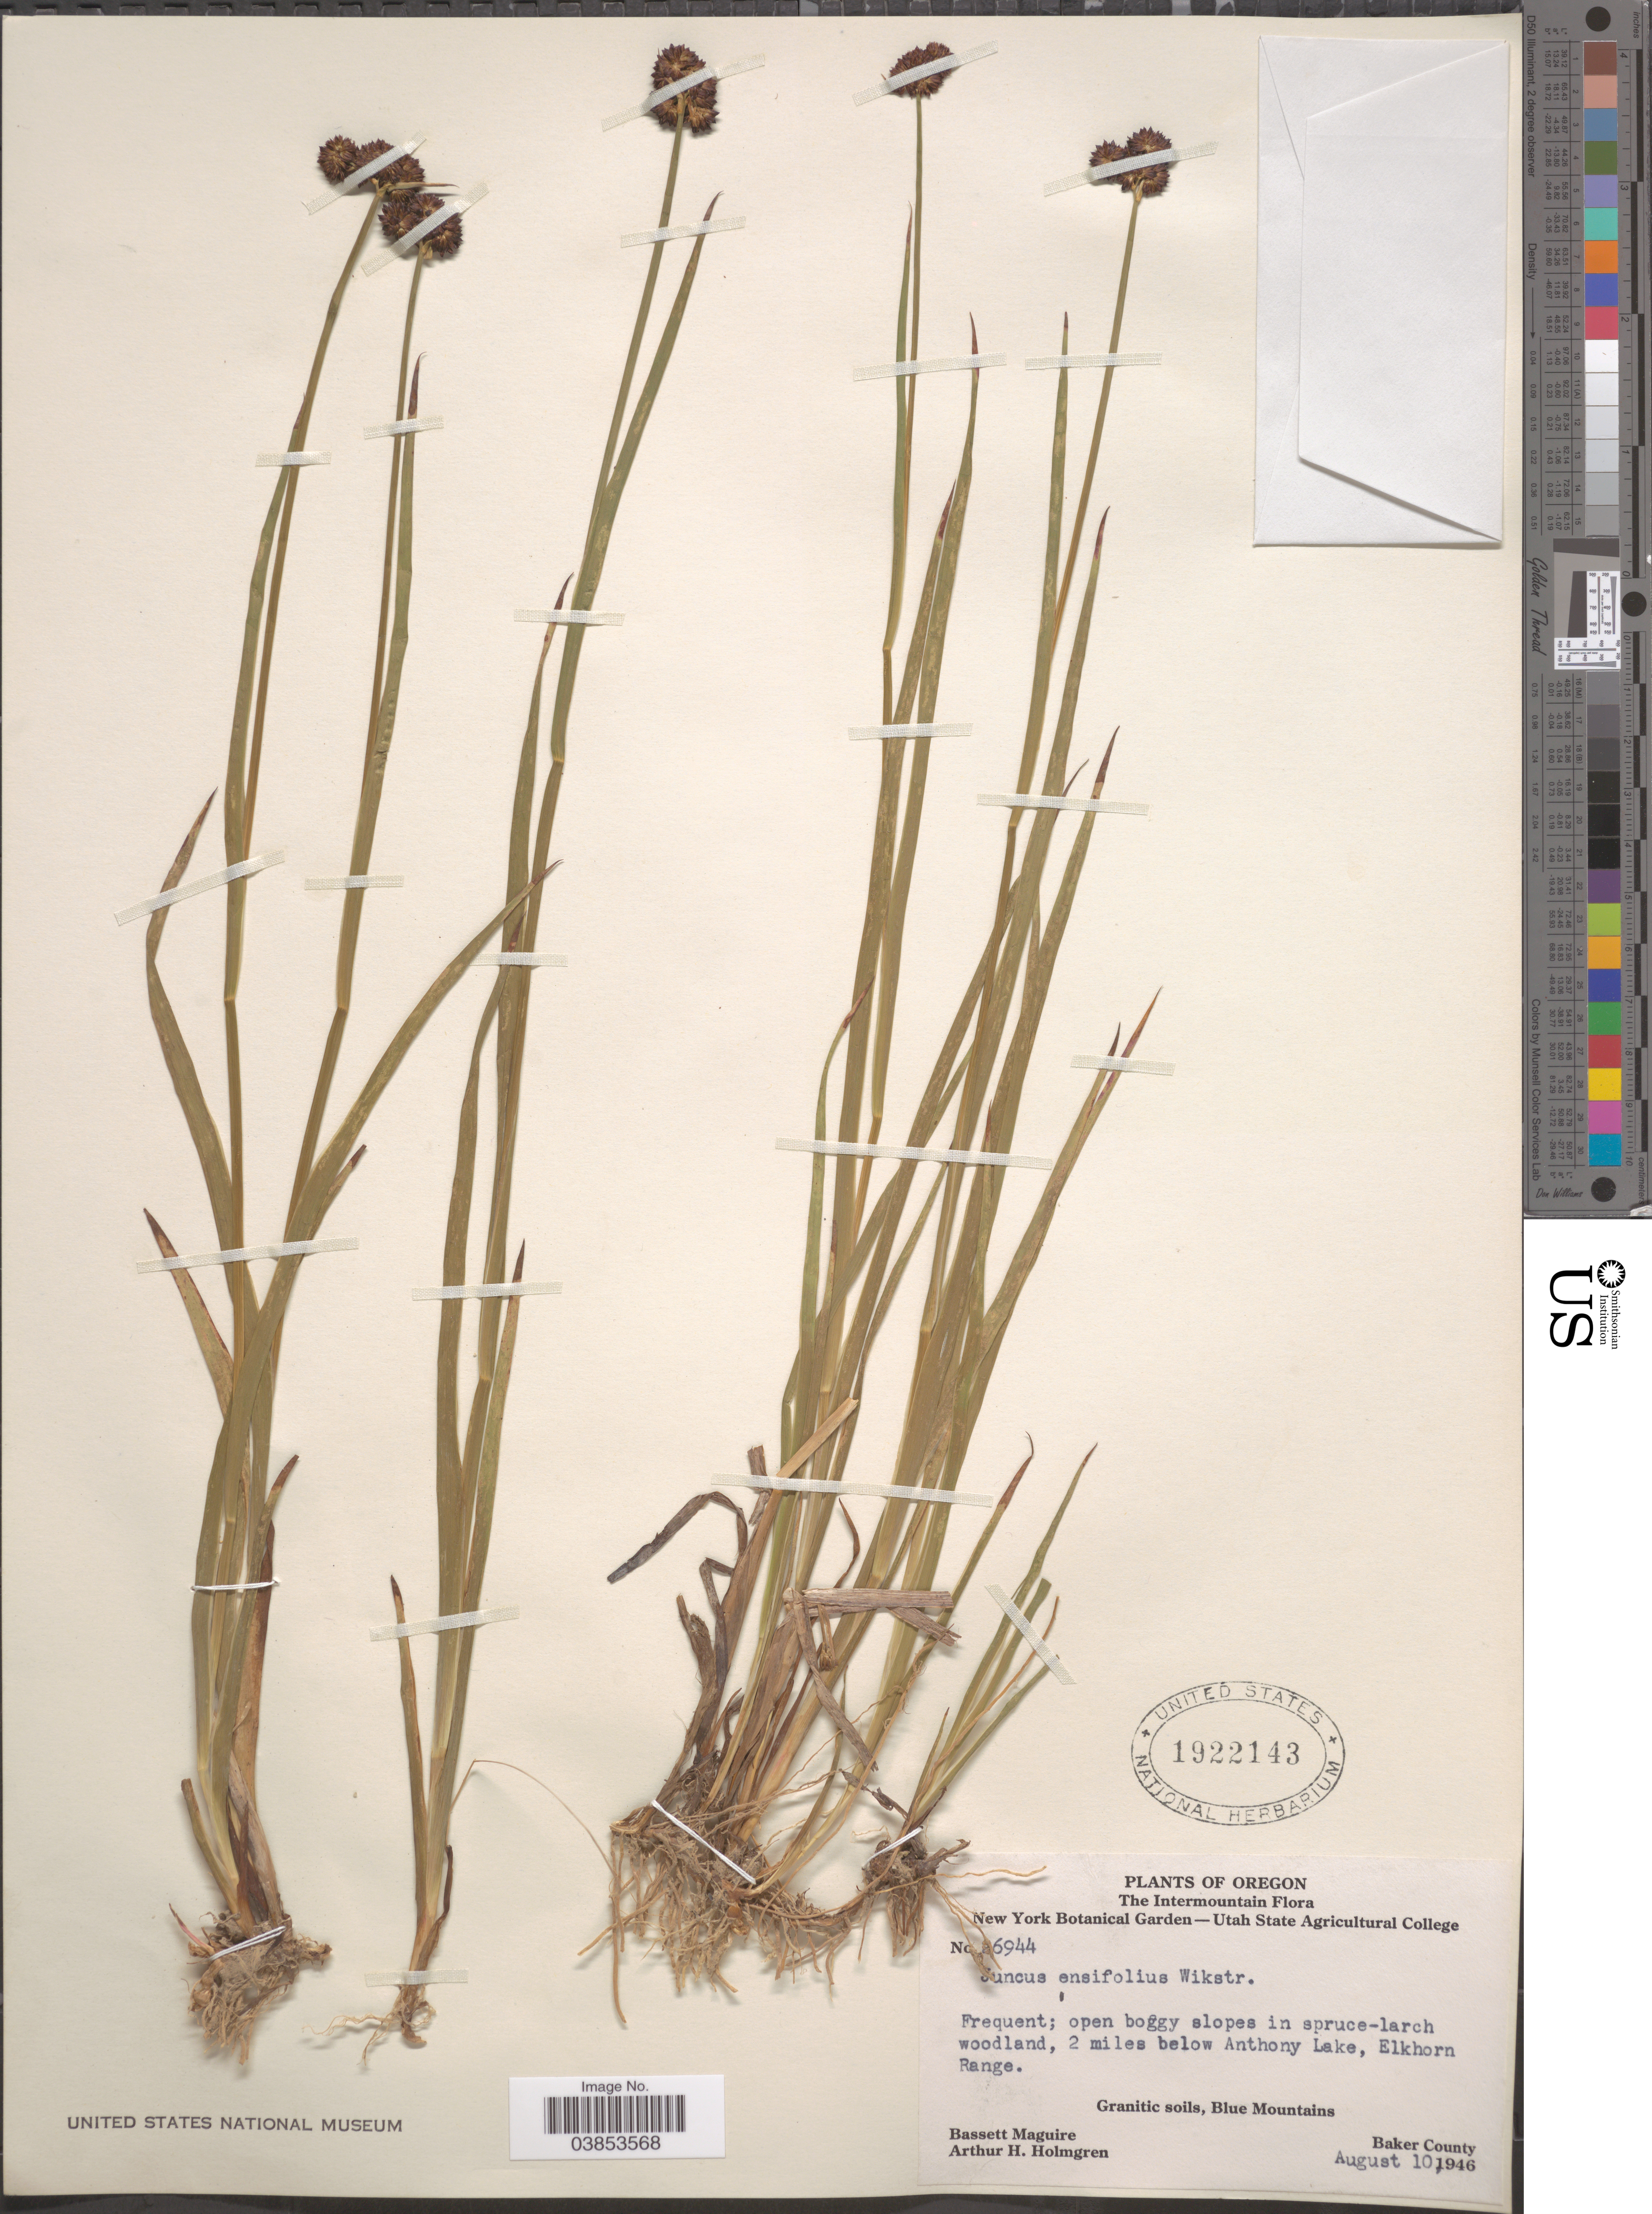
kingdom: Plantae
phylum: Tracheophyta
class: Liliopsida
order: Poales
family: Juncaceae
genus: Juncus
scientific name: Juncus ensifolius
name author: Wikstr.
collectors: B. Maguire & A. H. Holmgren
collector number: !6944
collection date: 1946-08-10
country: United States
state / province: Oregon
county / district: Baker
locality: The Intermountain. 2 miles below Anthony Lake, Elkhorn Range. Blue Mountains. Baker County.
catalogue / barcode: US 1922143